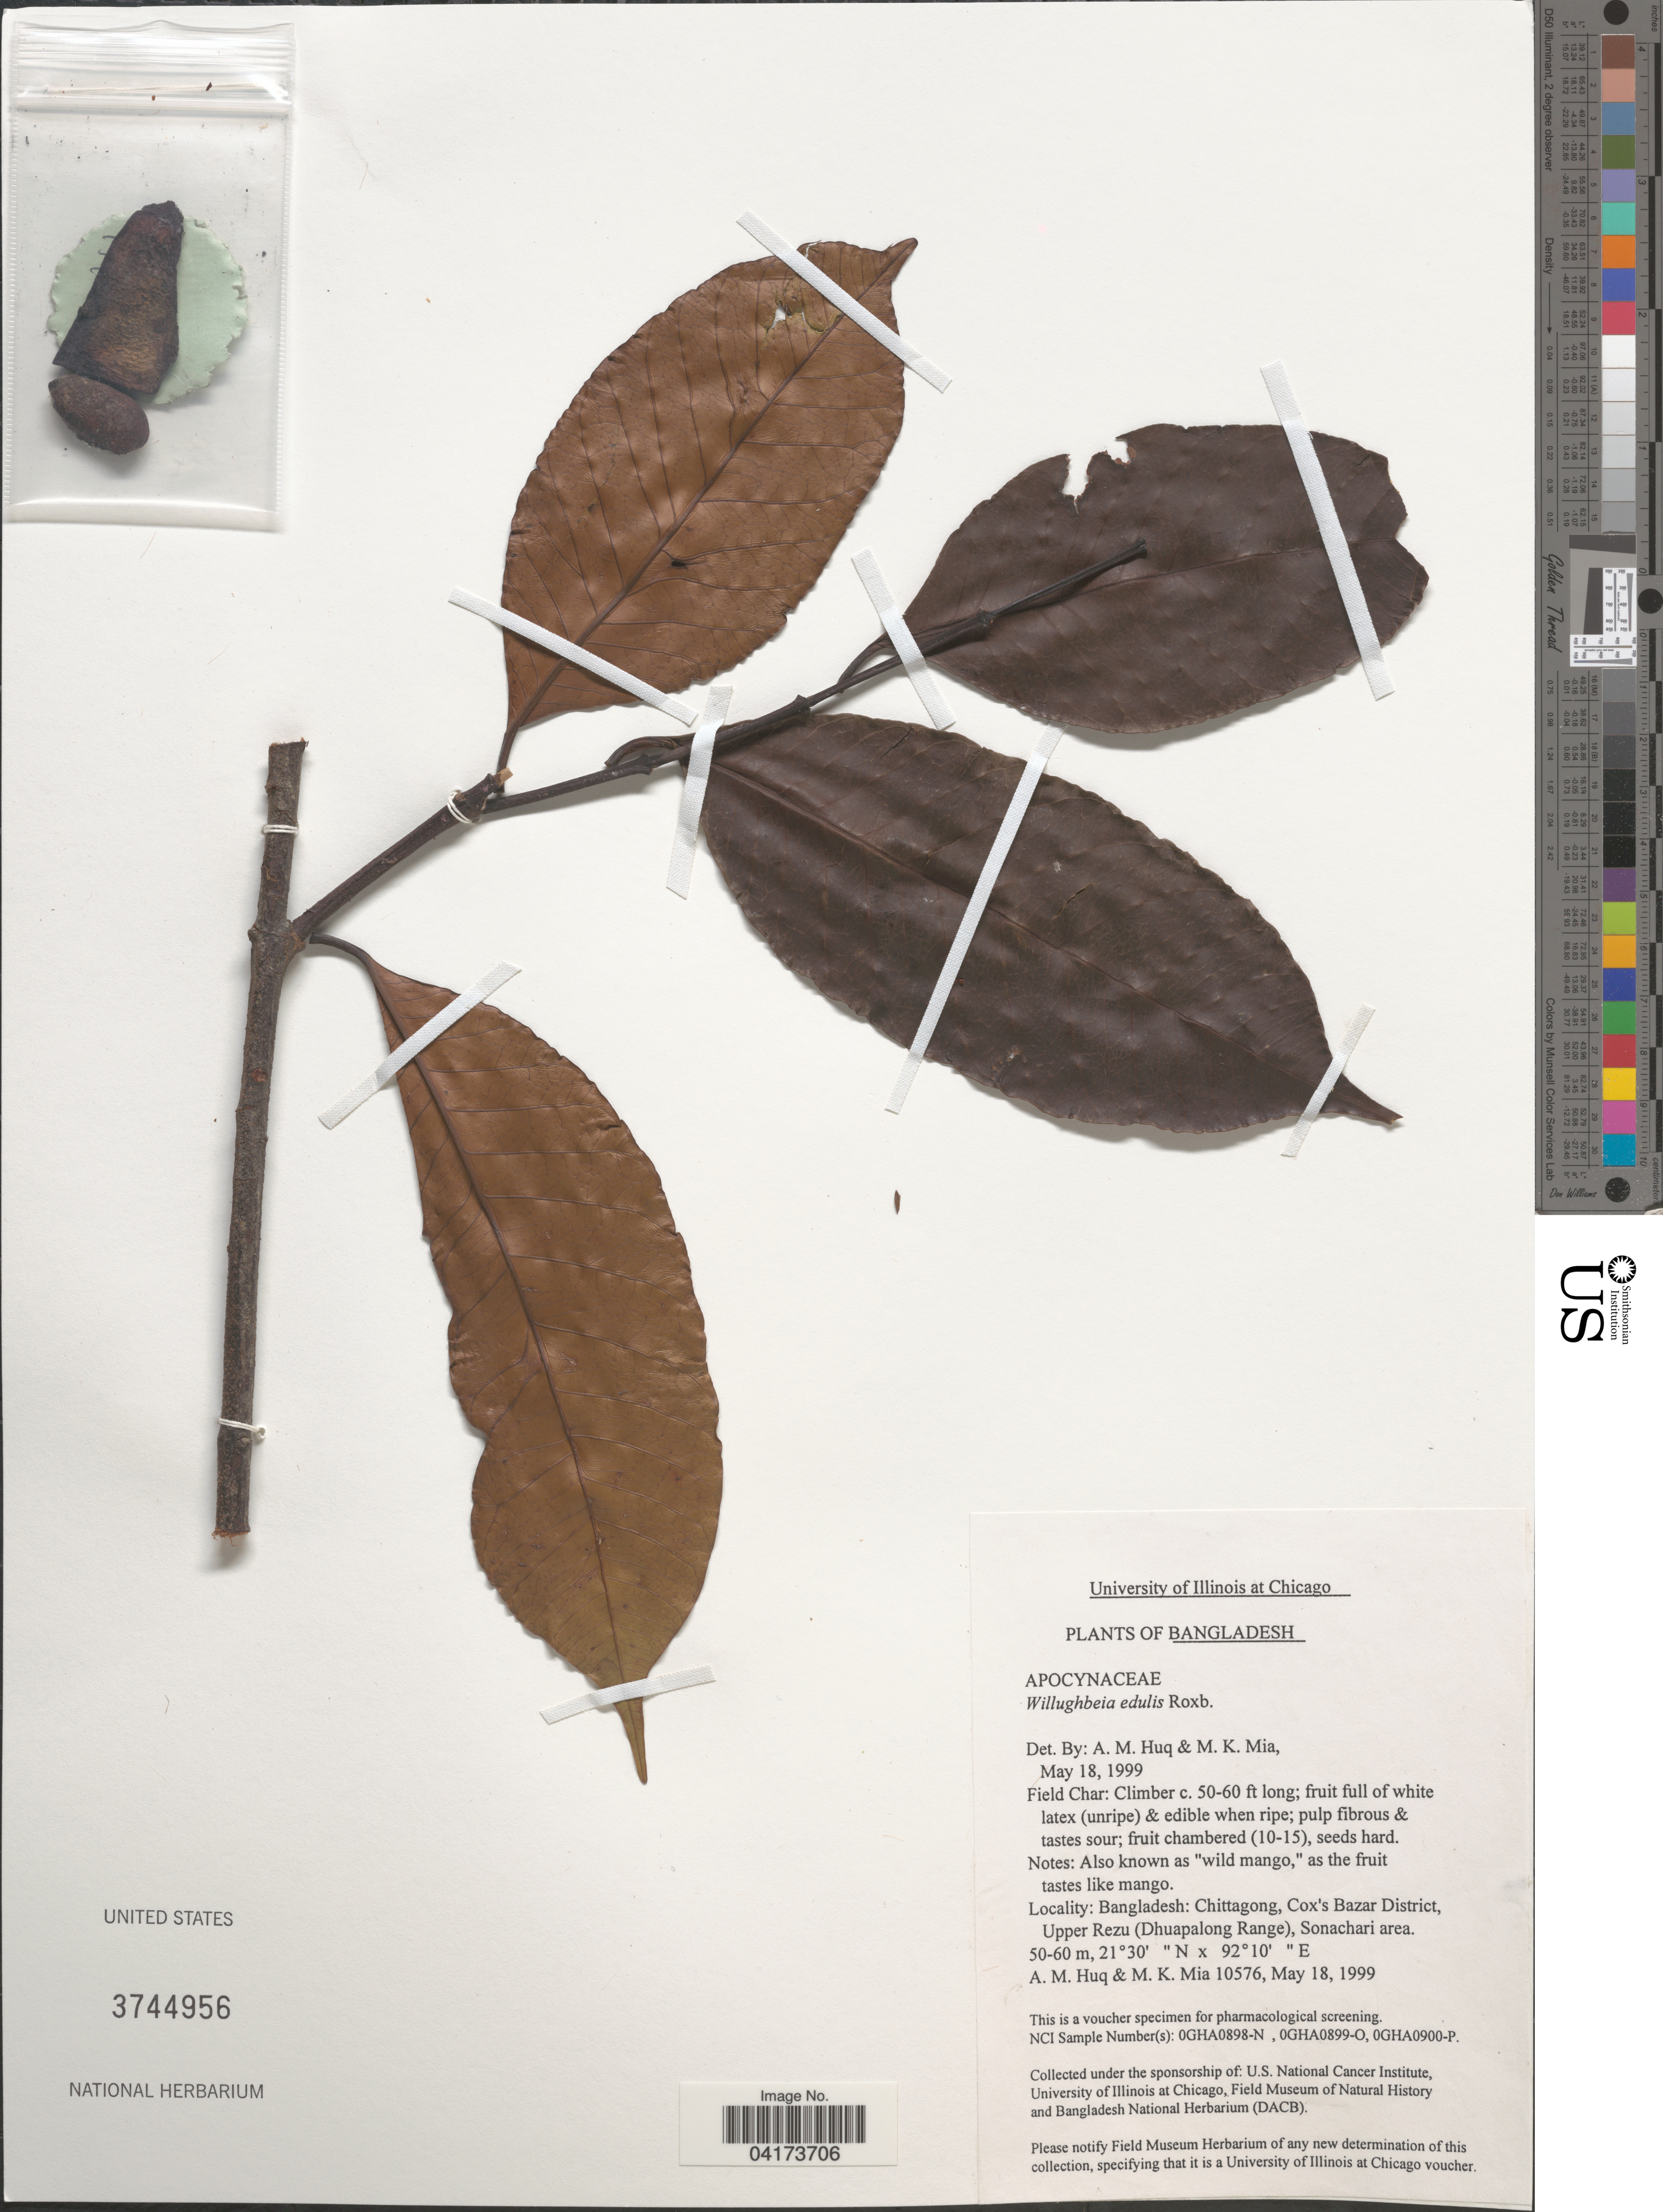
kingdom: Plantae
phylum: Tracheophyta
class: Magnoliopsida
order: Gentianales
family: Apocynaceae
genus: Willughbeia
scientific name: Willughbeia edulis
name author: Roxb.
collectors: A. M. Huq & M. Mia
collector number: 10576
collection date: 1999-05-18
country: Bangladesh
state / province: Chittagong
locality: Cox's Bazar District, Upper Rezu (Dhuapalong Range), Sonachari area.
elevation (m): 50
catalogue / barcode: US 3744956